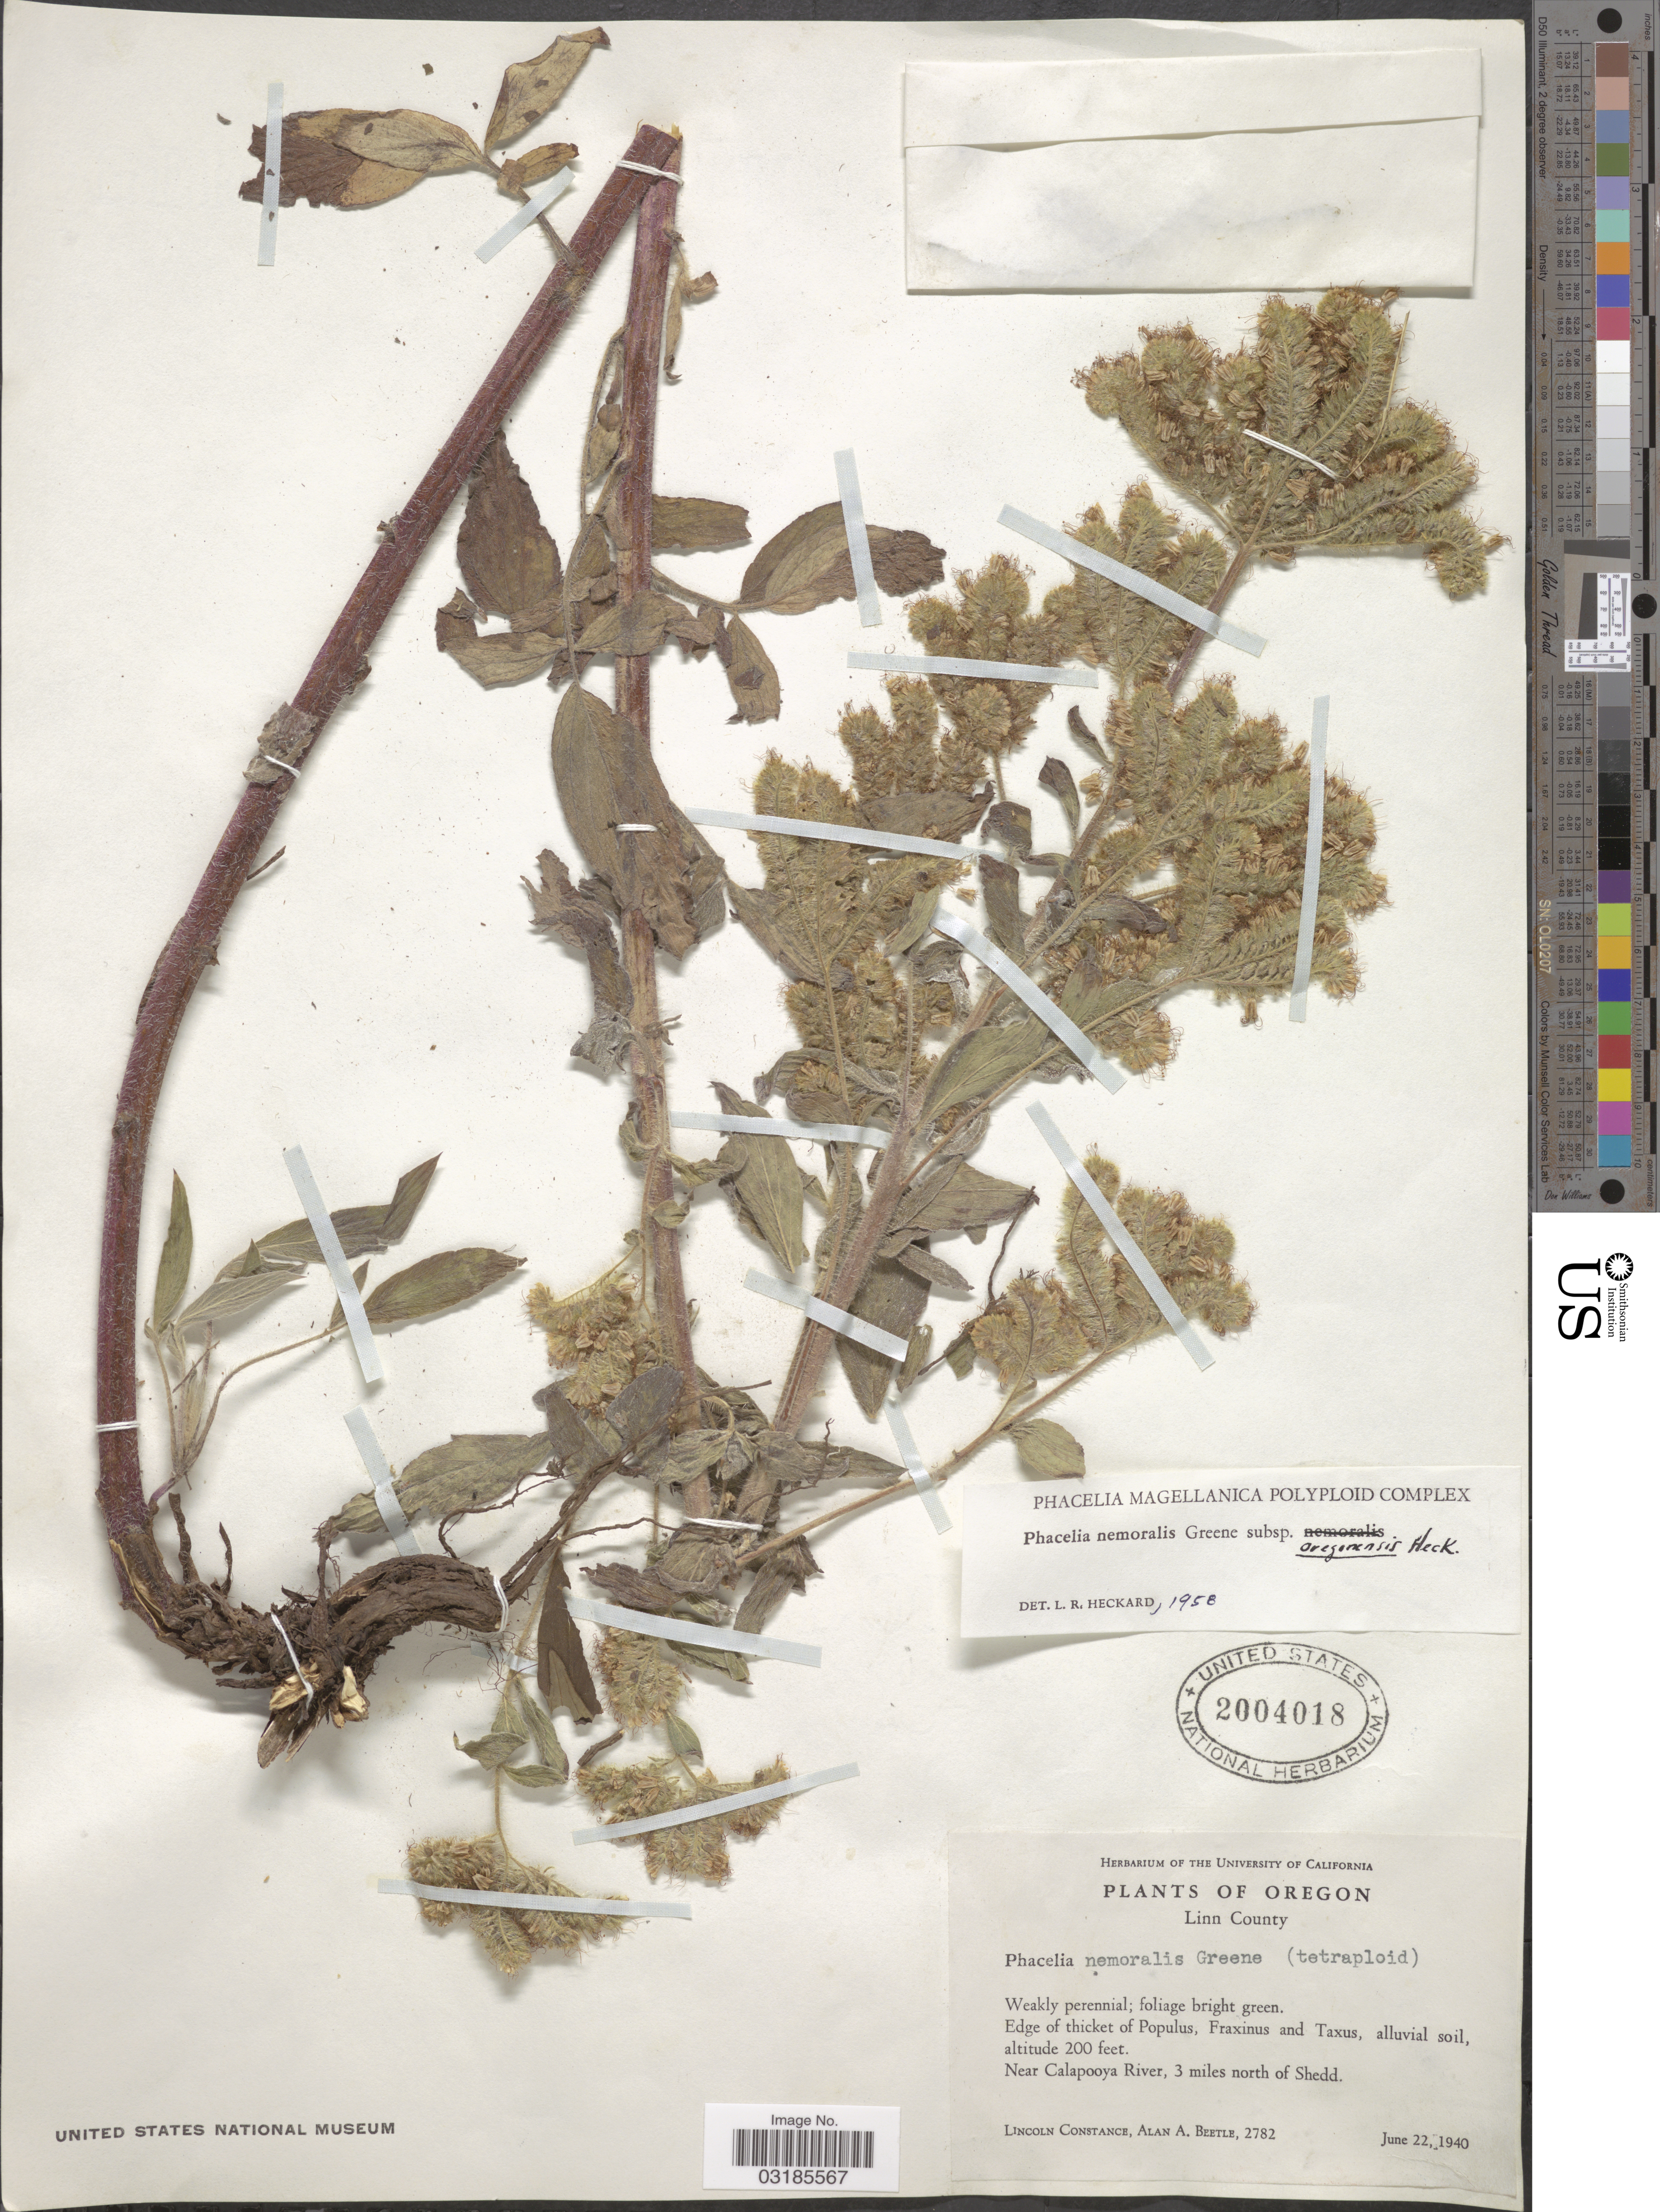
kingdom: Plantae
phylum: Tracheophyta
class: Magnoliopsida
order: Boraginales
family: Hydrophyllaceae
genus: Phacelia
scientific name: Phacelia nemoralis subsp. oregonensis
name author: Heckard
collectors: L. Constance & A. A. Beetle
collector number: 2782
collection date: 1940-06-22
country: United States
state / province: Oregon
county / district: Linn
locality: Linn County, Near Calapooya River, 3 miles north of Shedd.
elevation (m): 61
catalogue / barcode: US 2004018